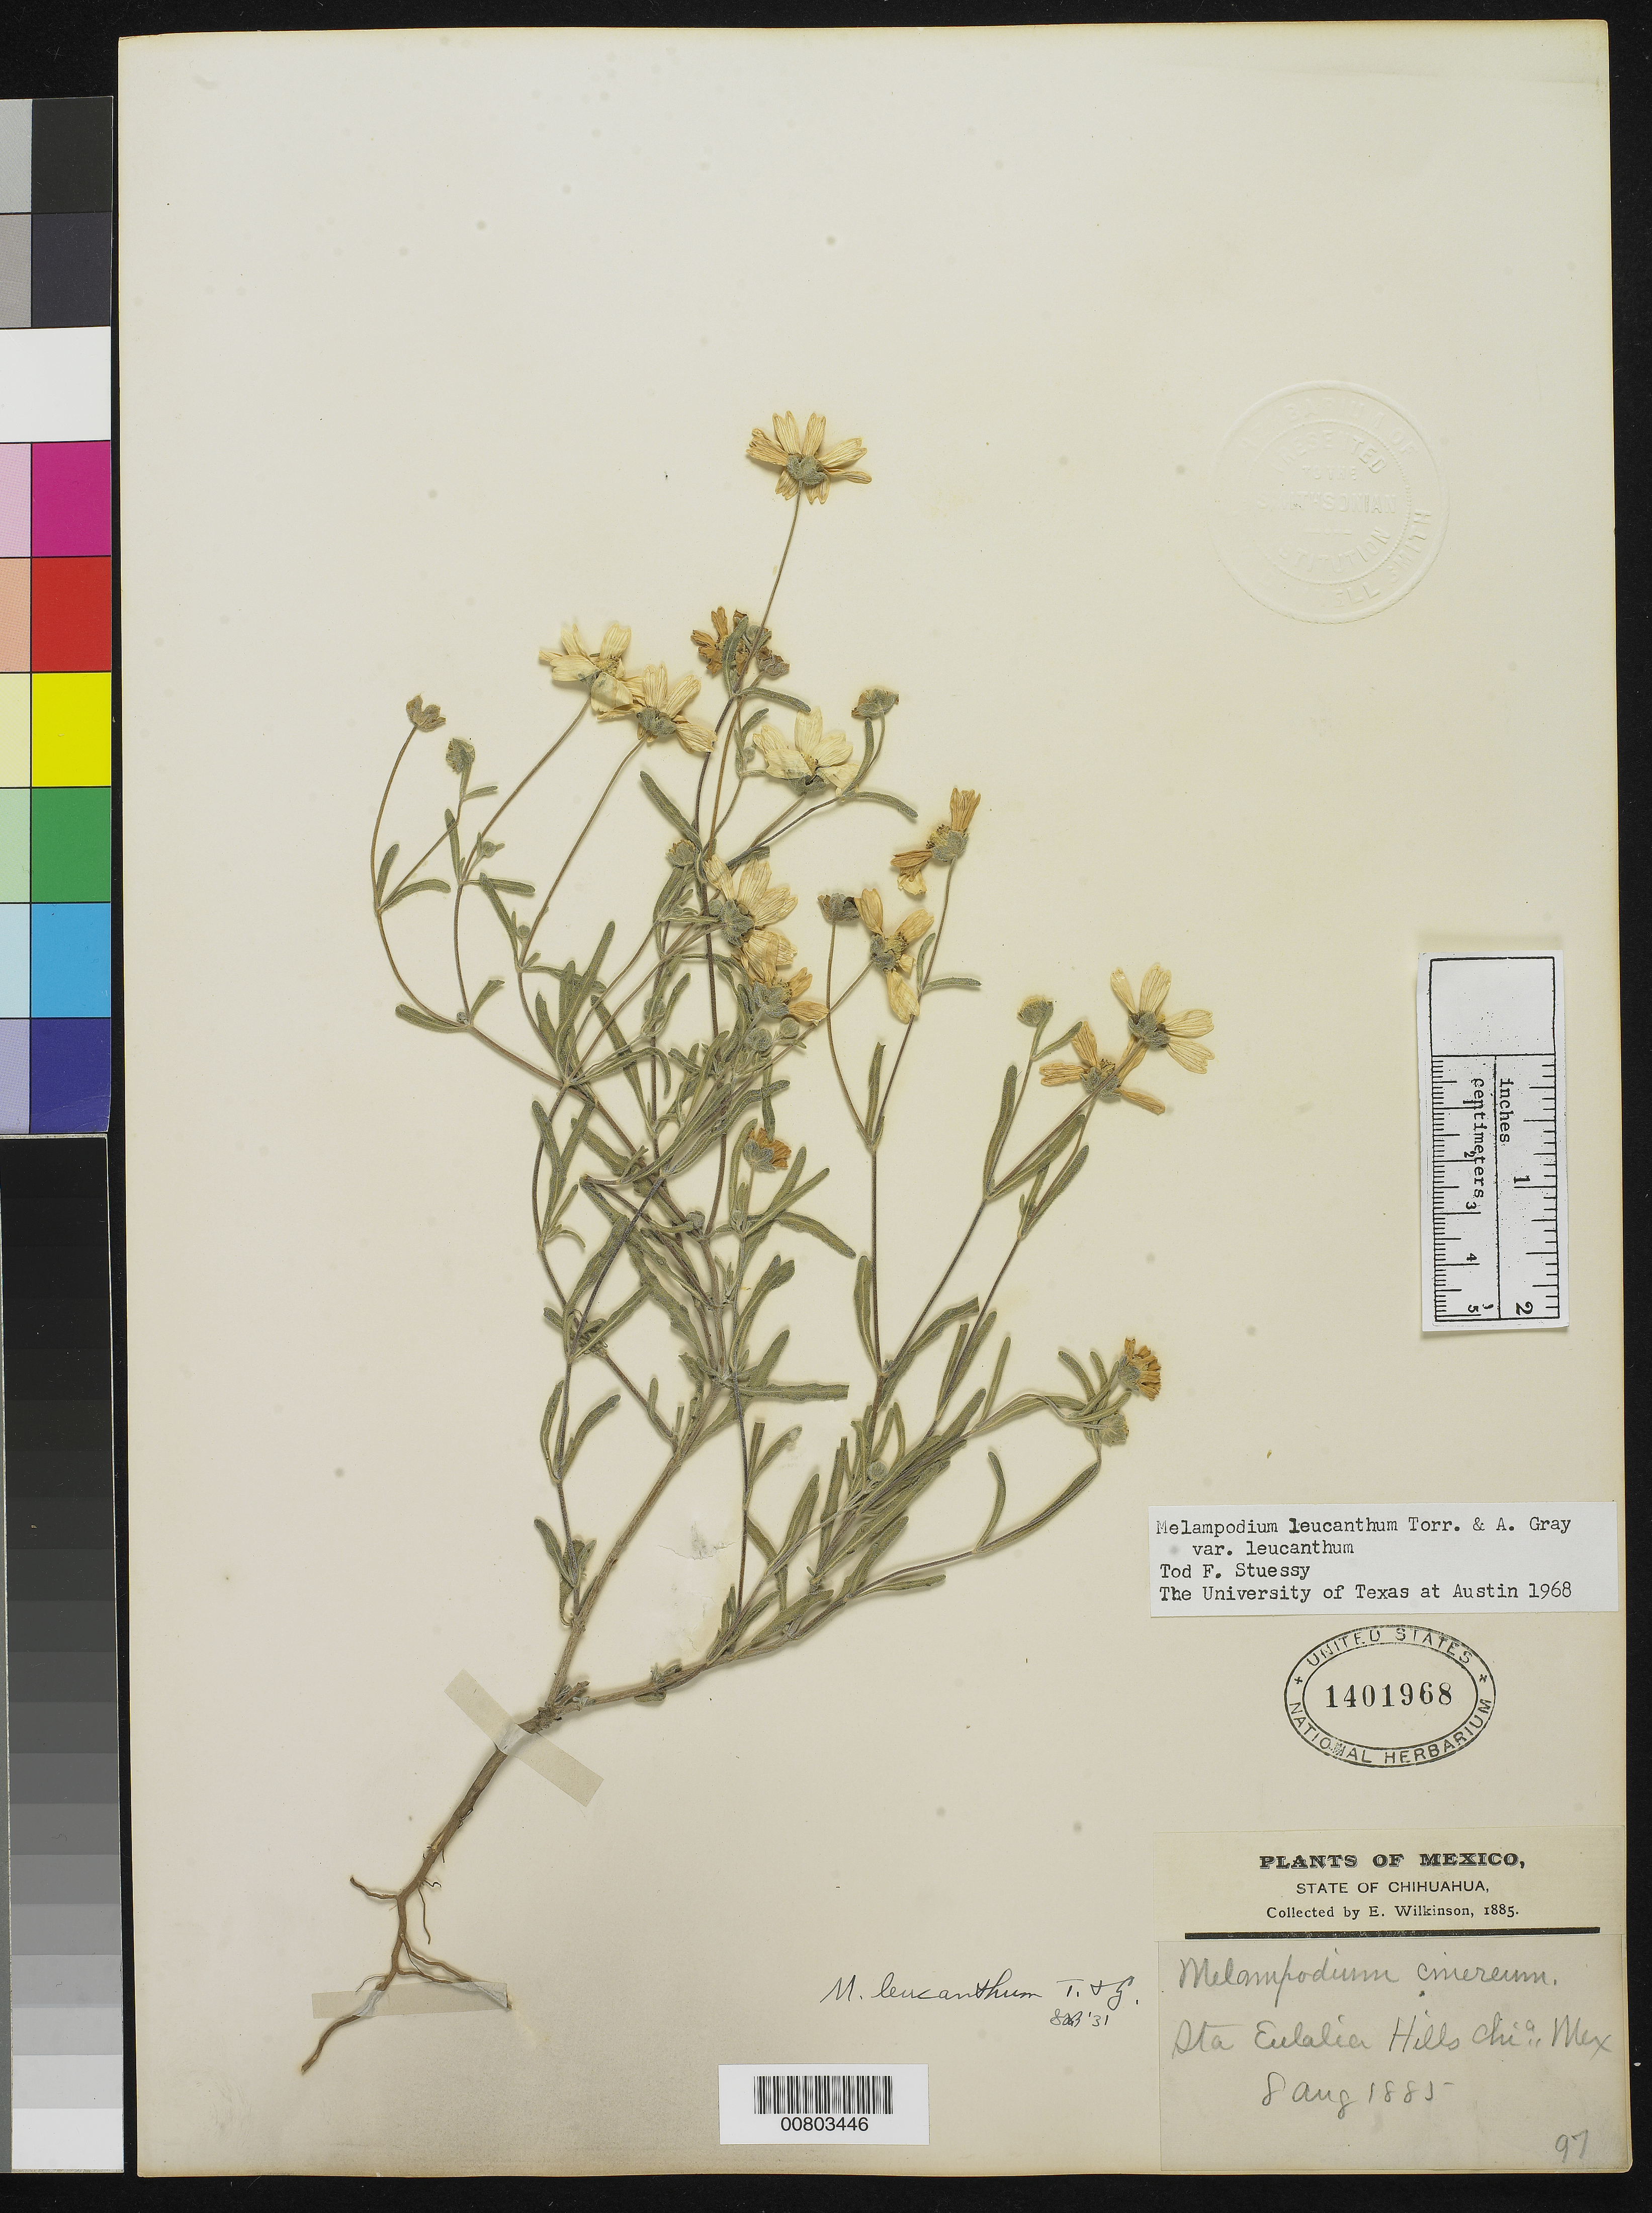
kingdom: Plantae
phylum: Tracheophyta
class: Magnoliopsida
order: Asterales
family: Asteraceae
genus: Melampodium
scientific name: Melampodium leucanthum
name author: Torr. & A. Gray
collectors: E. Wilkinson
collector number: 97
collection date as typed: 08 Aug 1885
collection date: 1885-08-08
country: Mexico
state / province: Chihuahua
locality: Sta Eulalia hills, Chihuahua.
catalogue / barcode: US 1401968